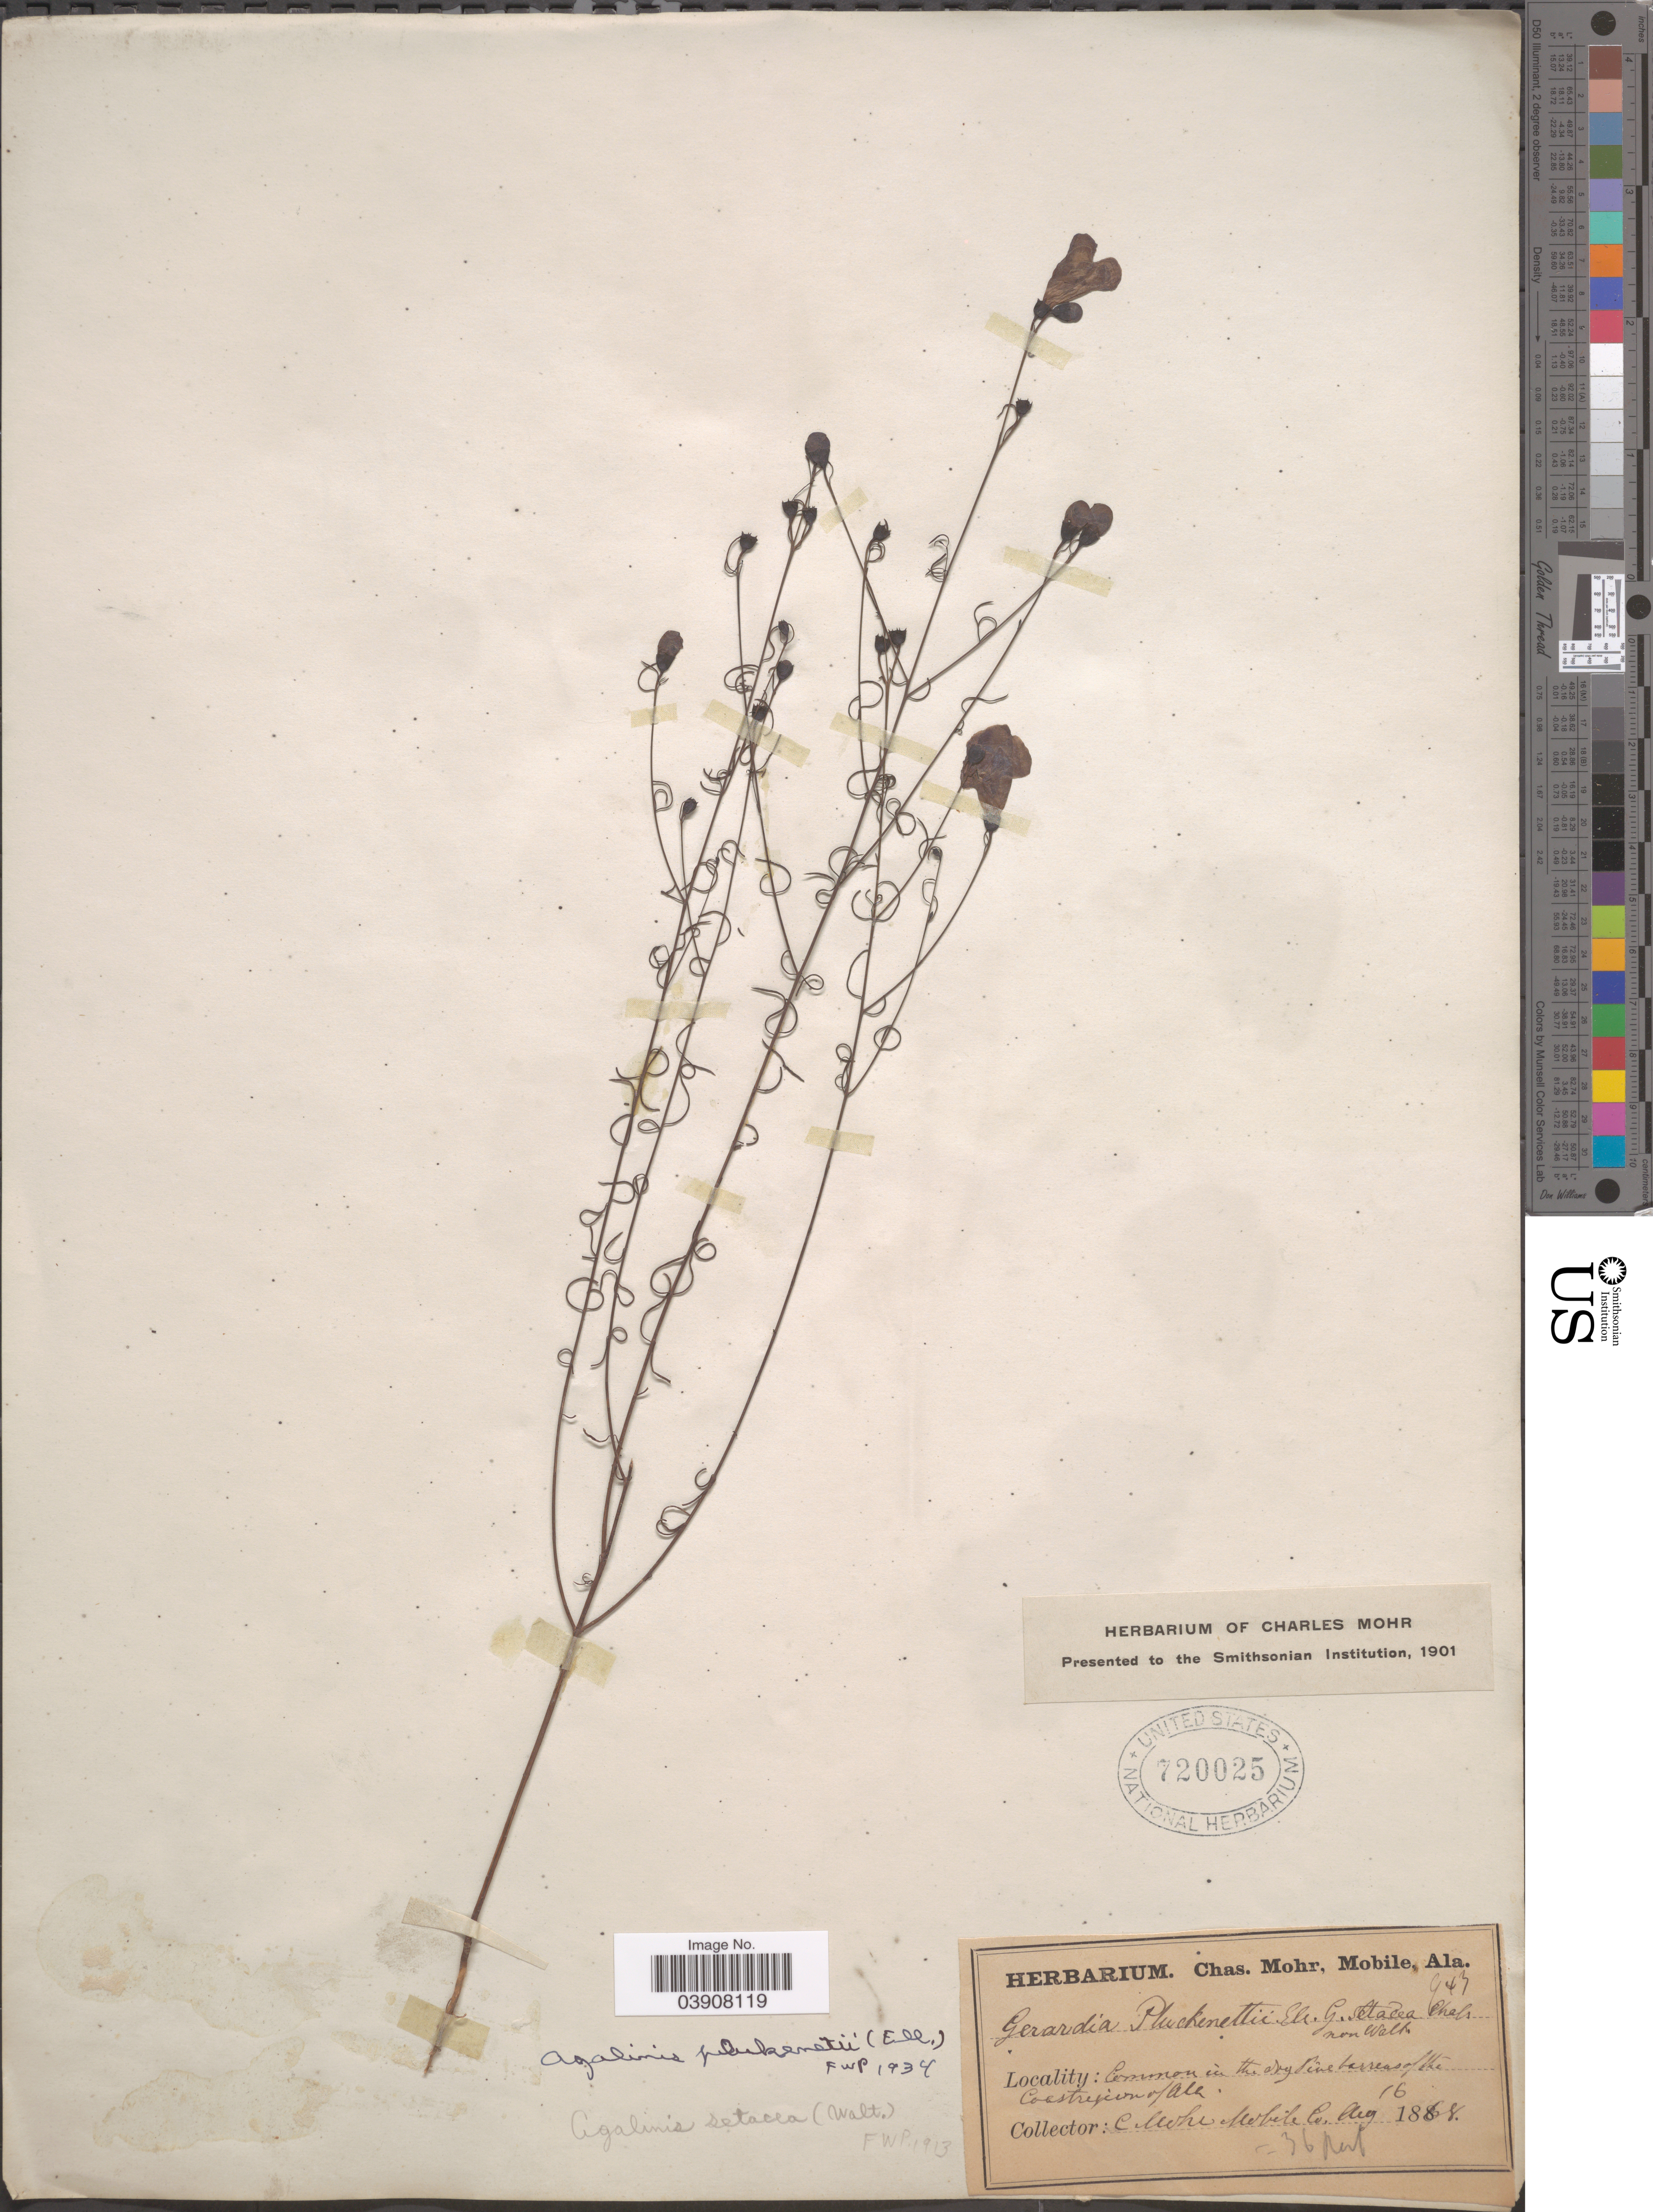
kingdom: Plantae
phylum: Tracheophyta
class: Magnoliopsida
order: Lamiales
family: Orobanchaceae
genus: Agalinis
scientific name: Agalinis plukenetii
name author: (Elliott) Raf.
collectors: C. T. Mohr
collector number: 943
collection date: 1868-08-16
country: United States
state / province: Alabama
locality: Mobile.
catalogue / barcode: US 720025